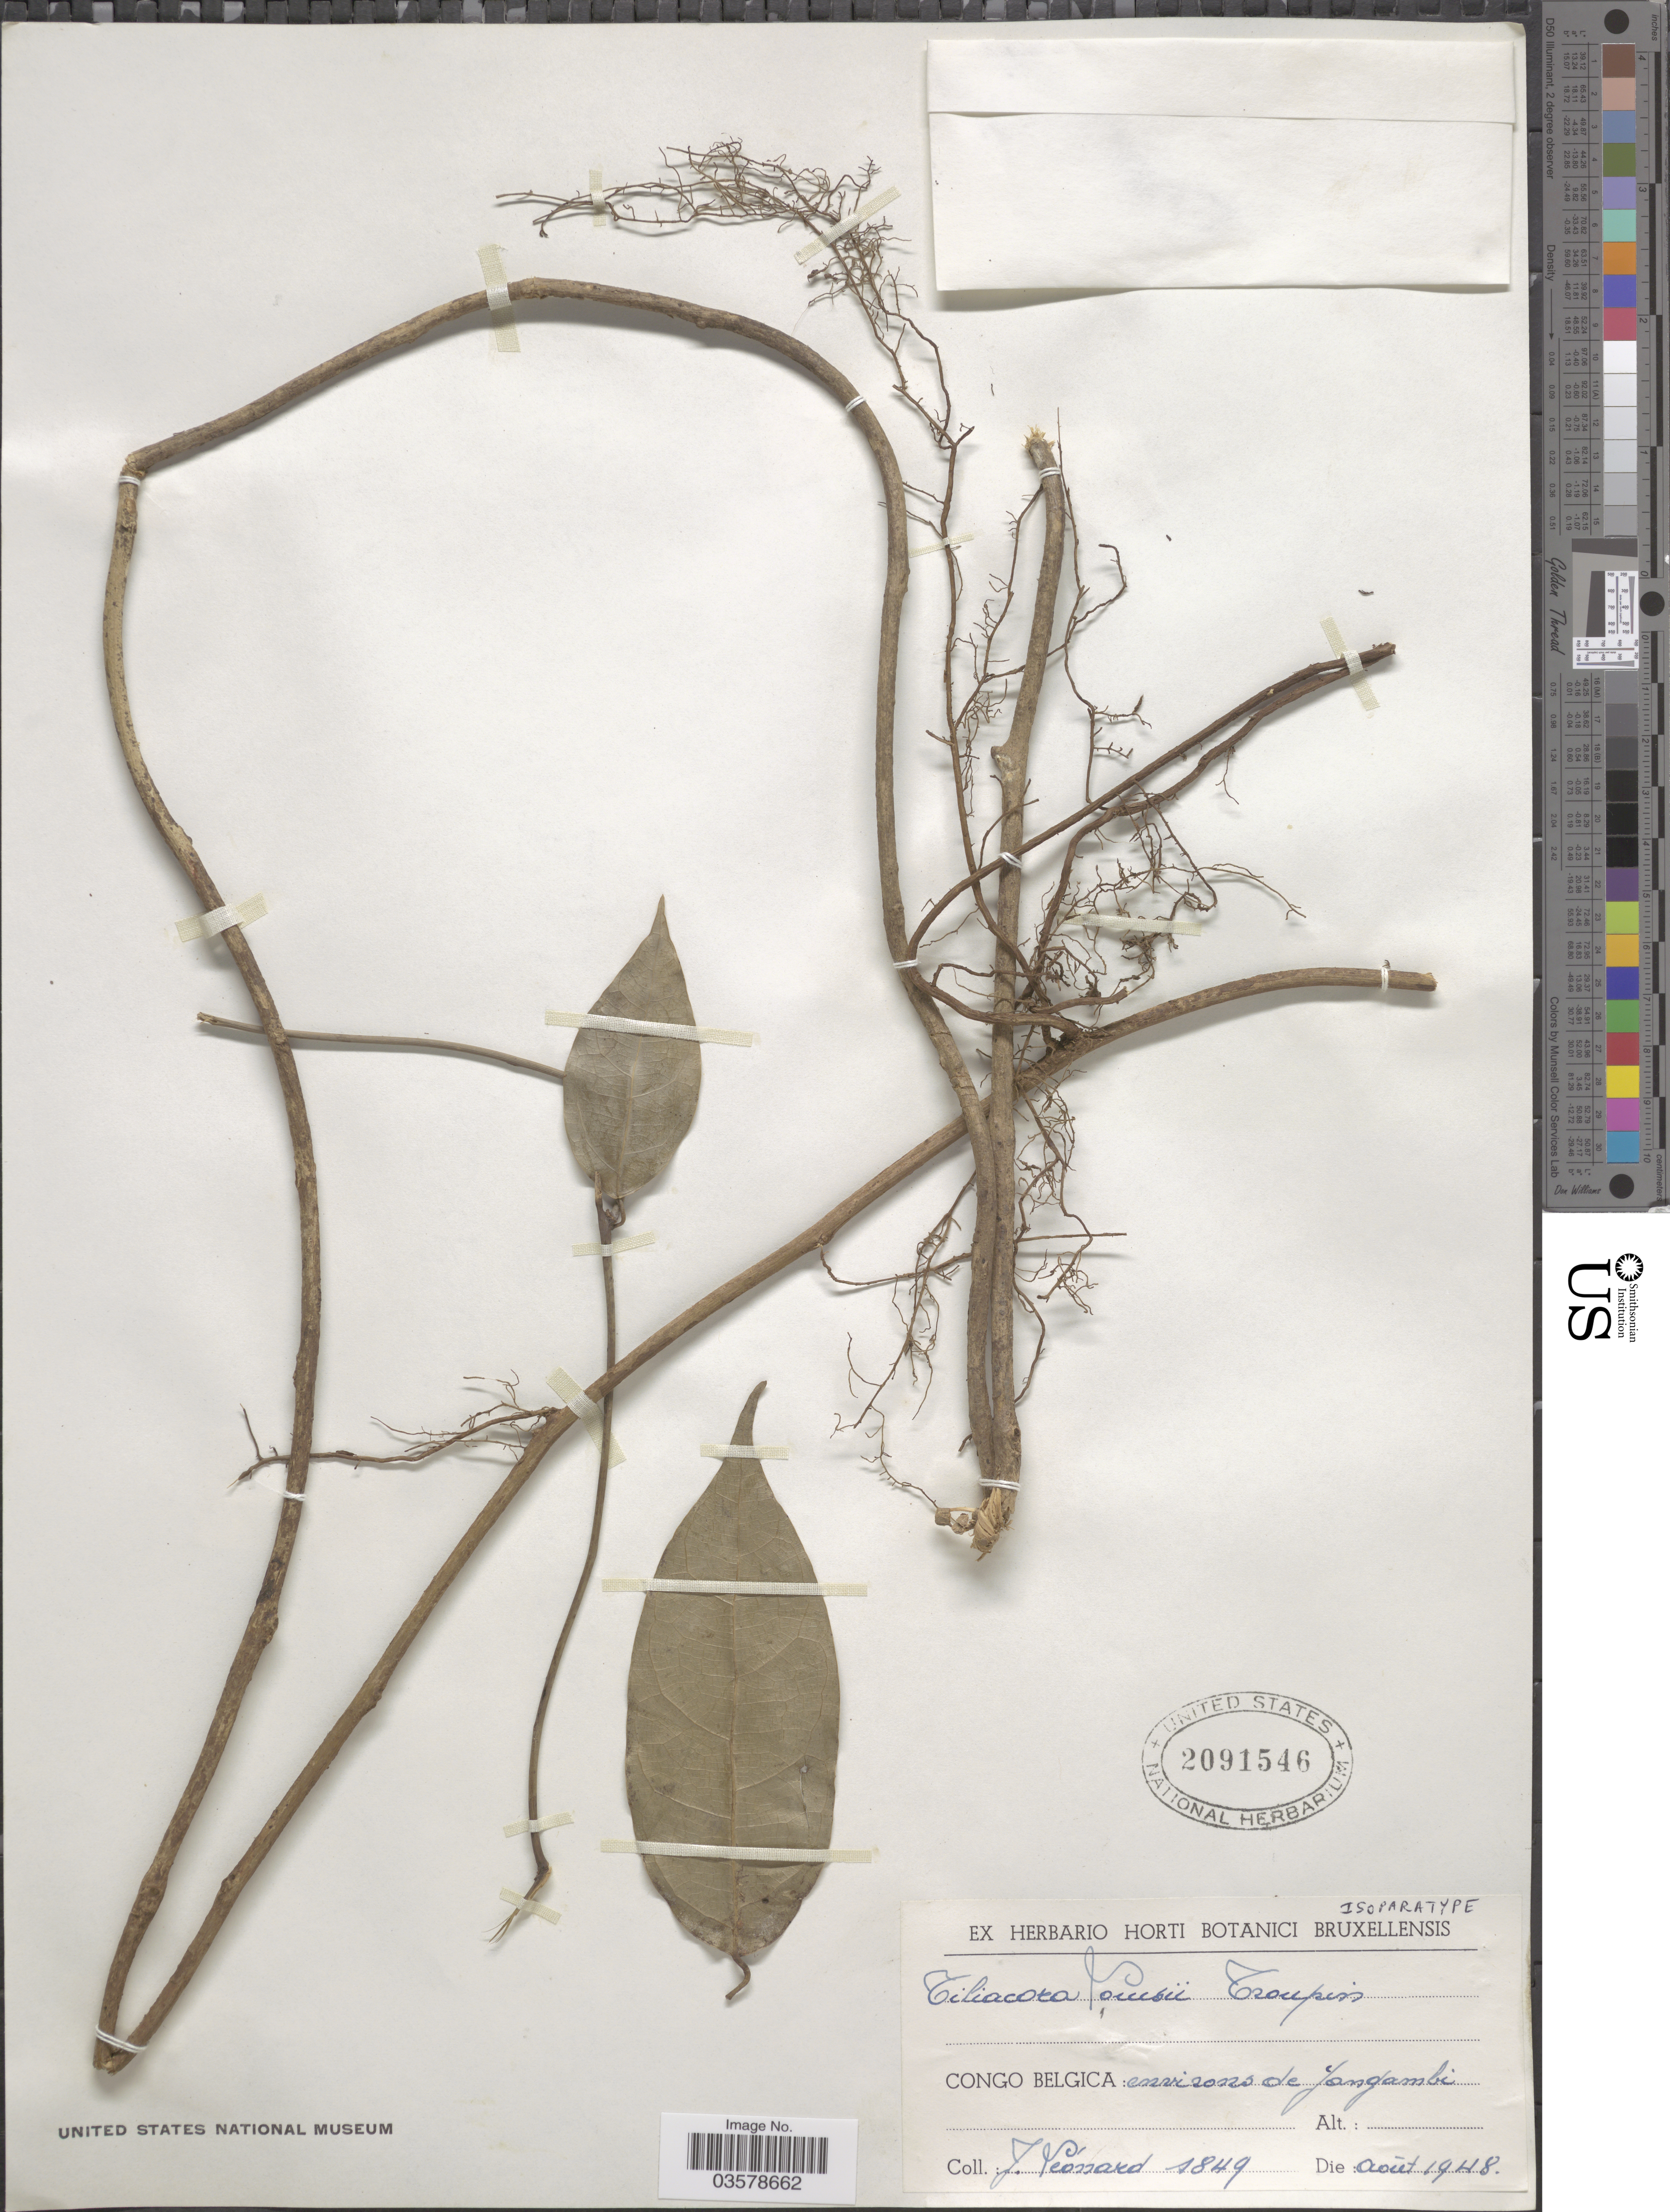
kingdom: Plantae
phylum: Tracheophyta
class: Magnoliopsida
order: Ranunculales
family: Menispermaceae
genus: Tiliacora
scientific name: Tiliacora louisii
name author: Troupin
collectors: J. Leonard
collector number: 1849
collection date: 1948-08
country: Congo, Democratic Republic of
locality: Congo Belgica: environs de Yangambi.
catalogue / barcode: US 2091546